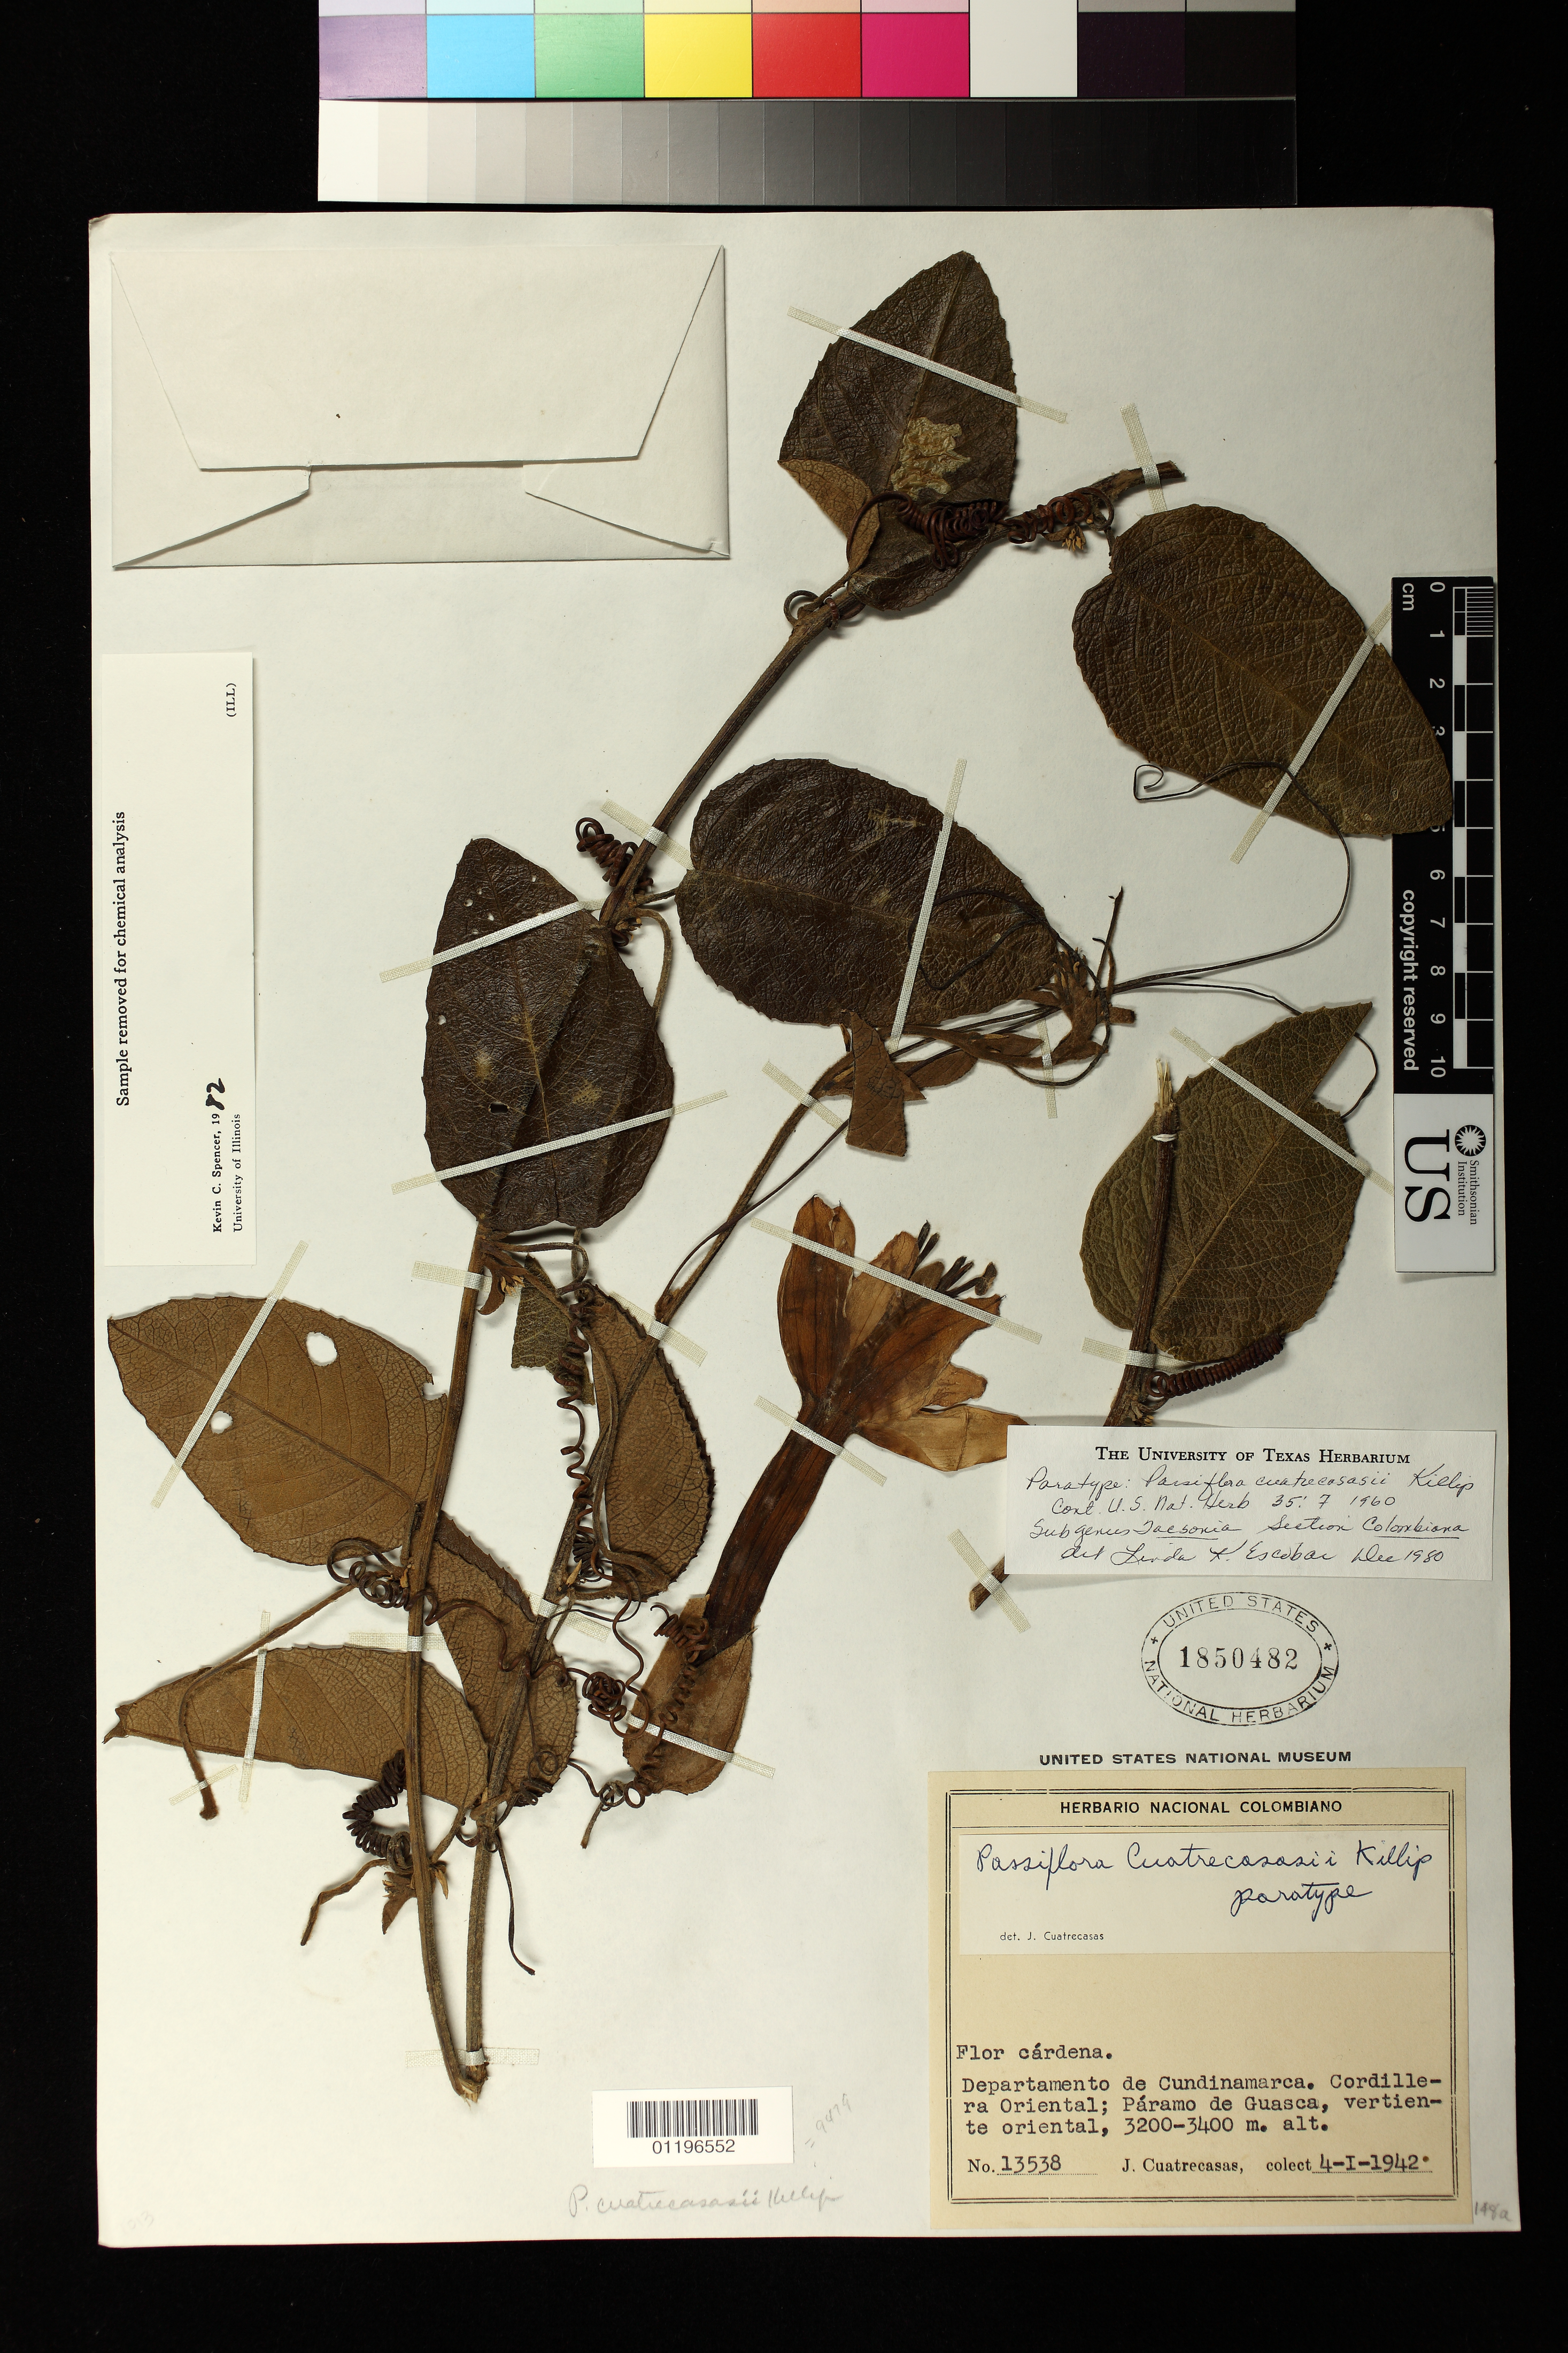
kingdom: Plantae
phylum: Tracheophyta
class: Magnoliopsida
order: Malpighiales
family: Passifloraceae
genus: Passiflora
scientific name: Passiflora cuatrecasasii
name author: Killip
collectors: J. Cuatrecasas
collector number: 13538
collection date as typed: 04 Jan 1942 or 01 Apr 1942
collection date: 1942-01-04 or 1942-04-01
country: Colombia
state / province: Cundinamarca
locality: Cordillera Oriental; Páramo de Guasca, vertiente oriental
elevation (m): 3200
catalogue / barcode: US 1850482